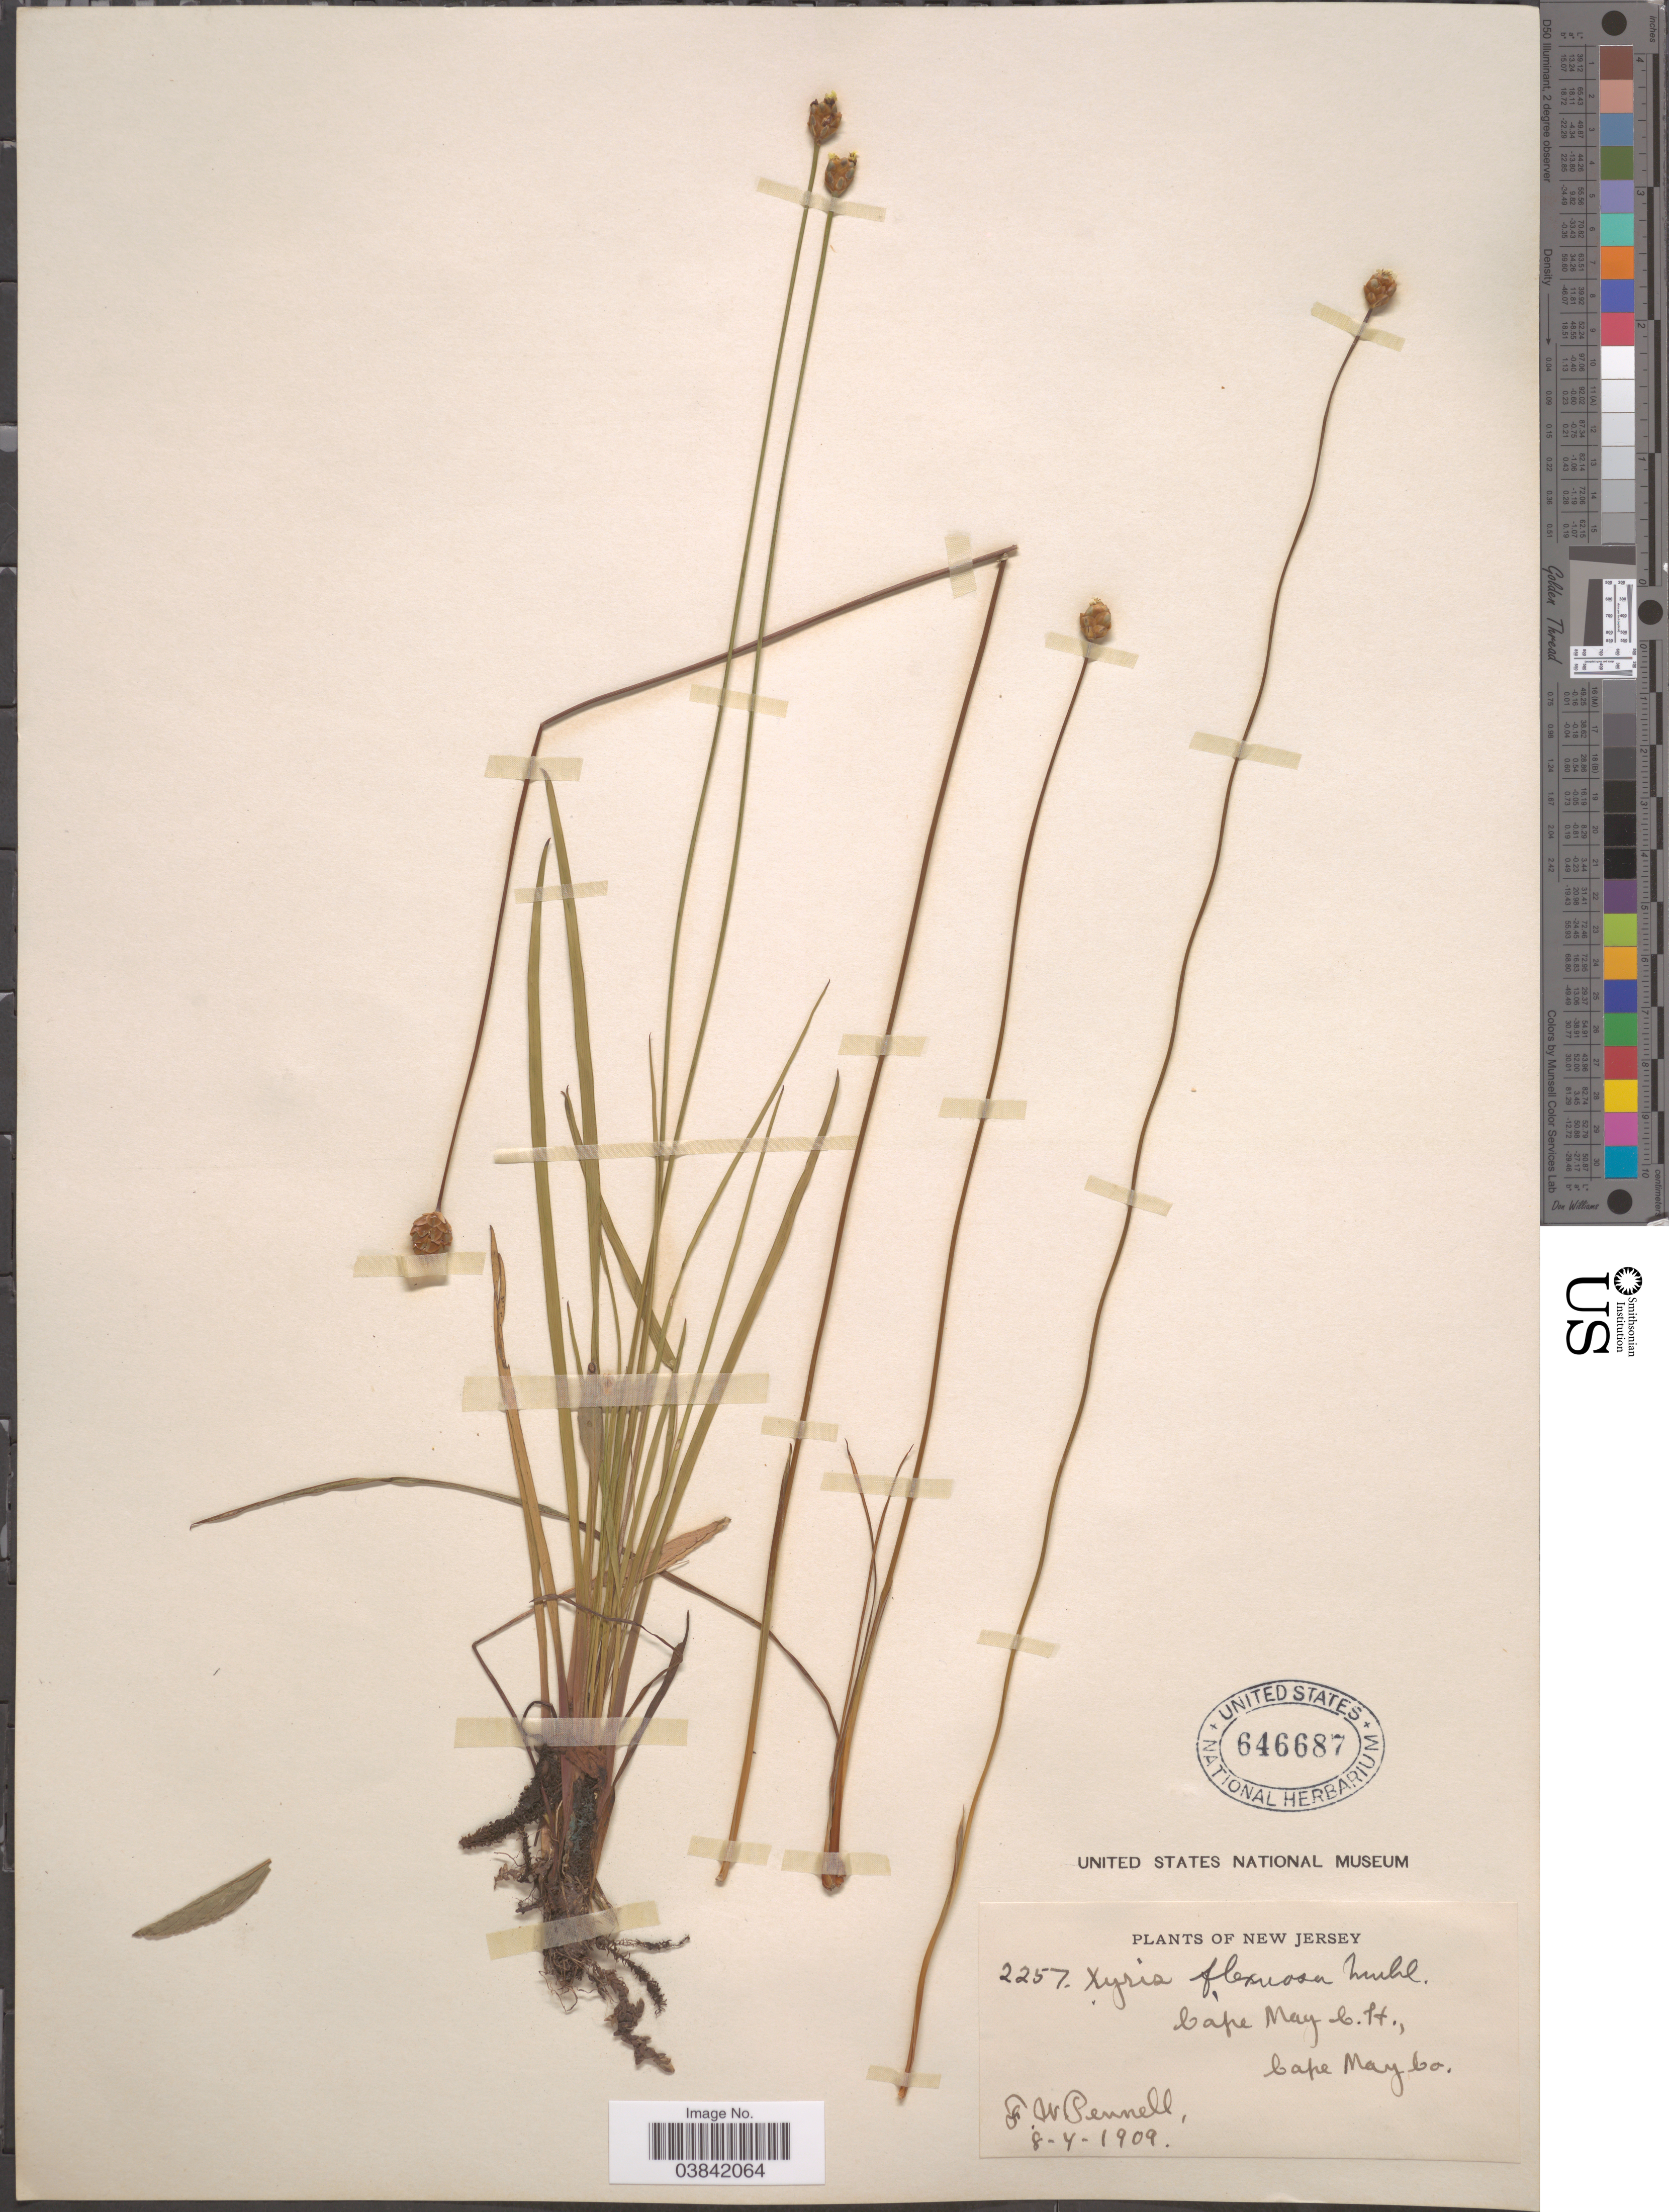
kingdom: Plantae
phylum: Tracheophyta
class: Liliopsida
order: Poales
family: Xyridaceae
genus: Xyris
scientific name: Xyris torta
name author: Sm.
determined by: Strong, Mark T., (BOT), Smithsonian Institution - National Museum of Natural History (UNITED STATES)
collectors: F. W. Pennell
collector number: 2257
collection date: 1909-08-04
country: United States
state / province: New Jersey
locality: Cape May, Cape May Co.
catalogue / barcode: US 646687